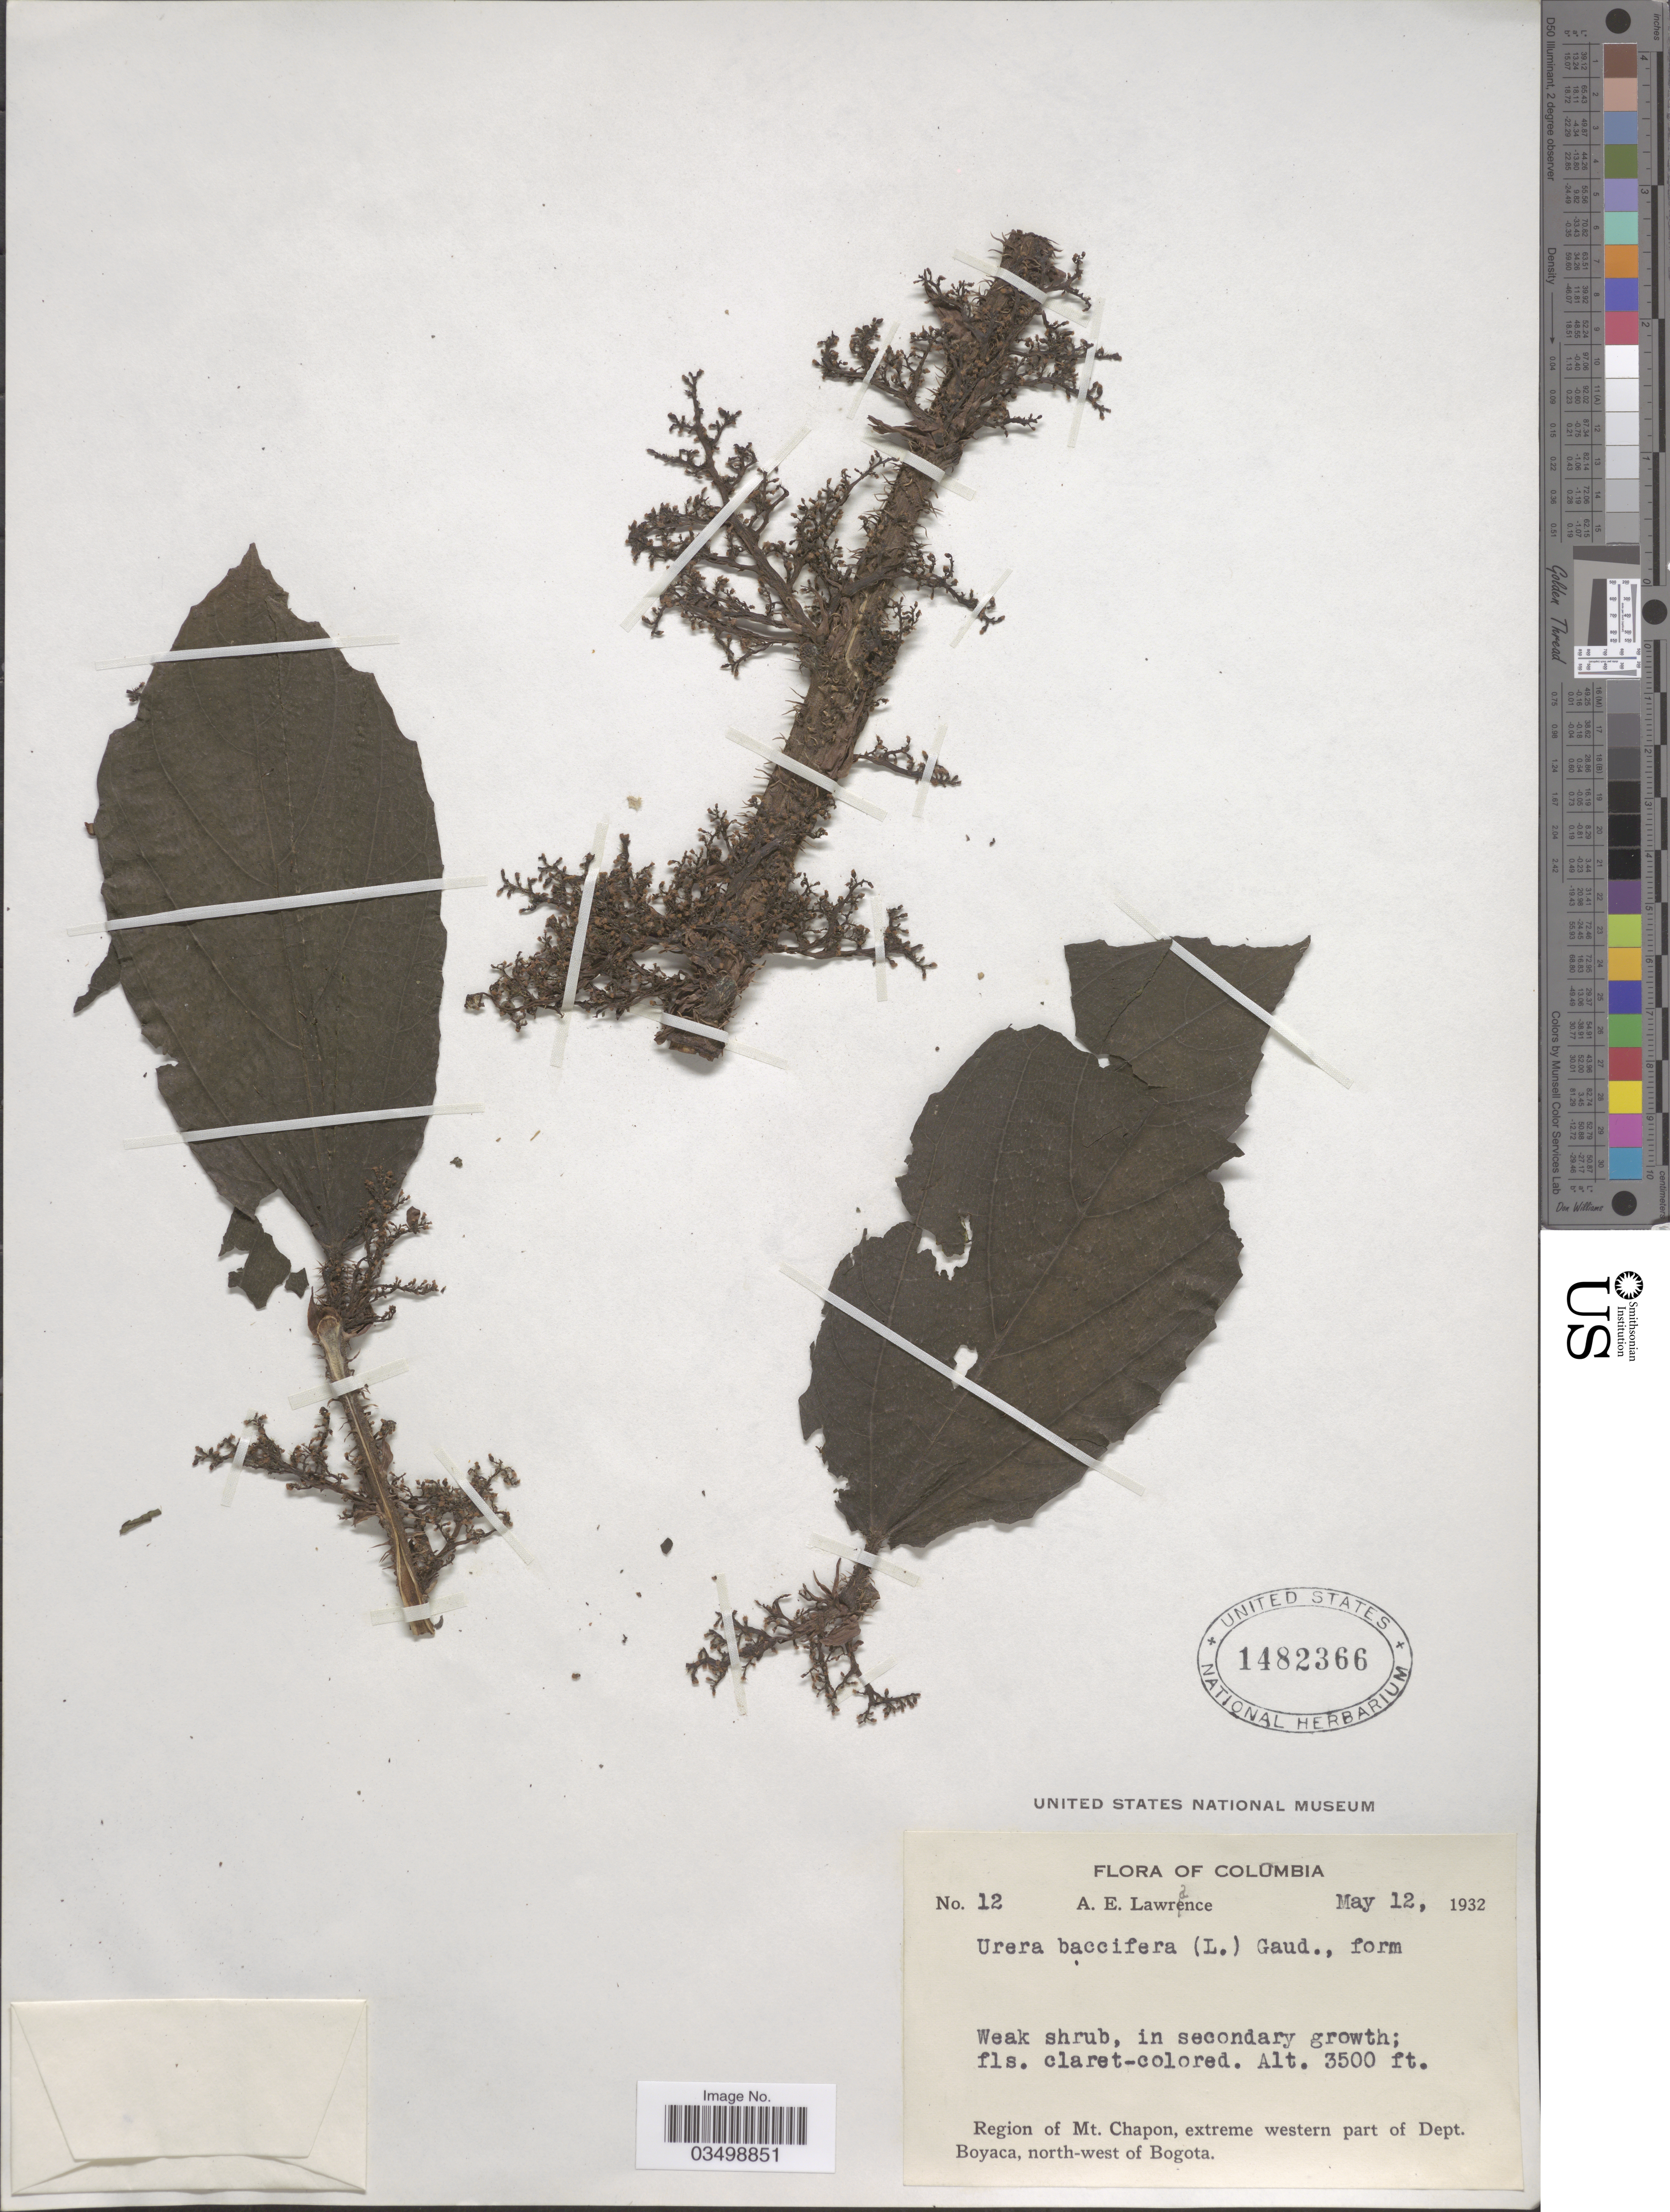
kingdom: Plantae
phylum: Tracheophyta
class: Magnoliopsida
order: Rosales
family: Urticaceae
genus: Urera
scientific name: Urera baccifera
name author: (L.) Gaudich. ex Wedd.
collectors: A. Lawrance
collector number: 12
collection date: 1932-05-12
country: Colombia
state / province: Boyacá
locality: Region of Mt. Chapon, extreme western part of Dept. Boyaca, north-west of Bogota.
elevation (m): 1067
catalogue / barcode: US 1482366